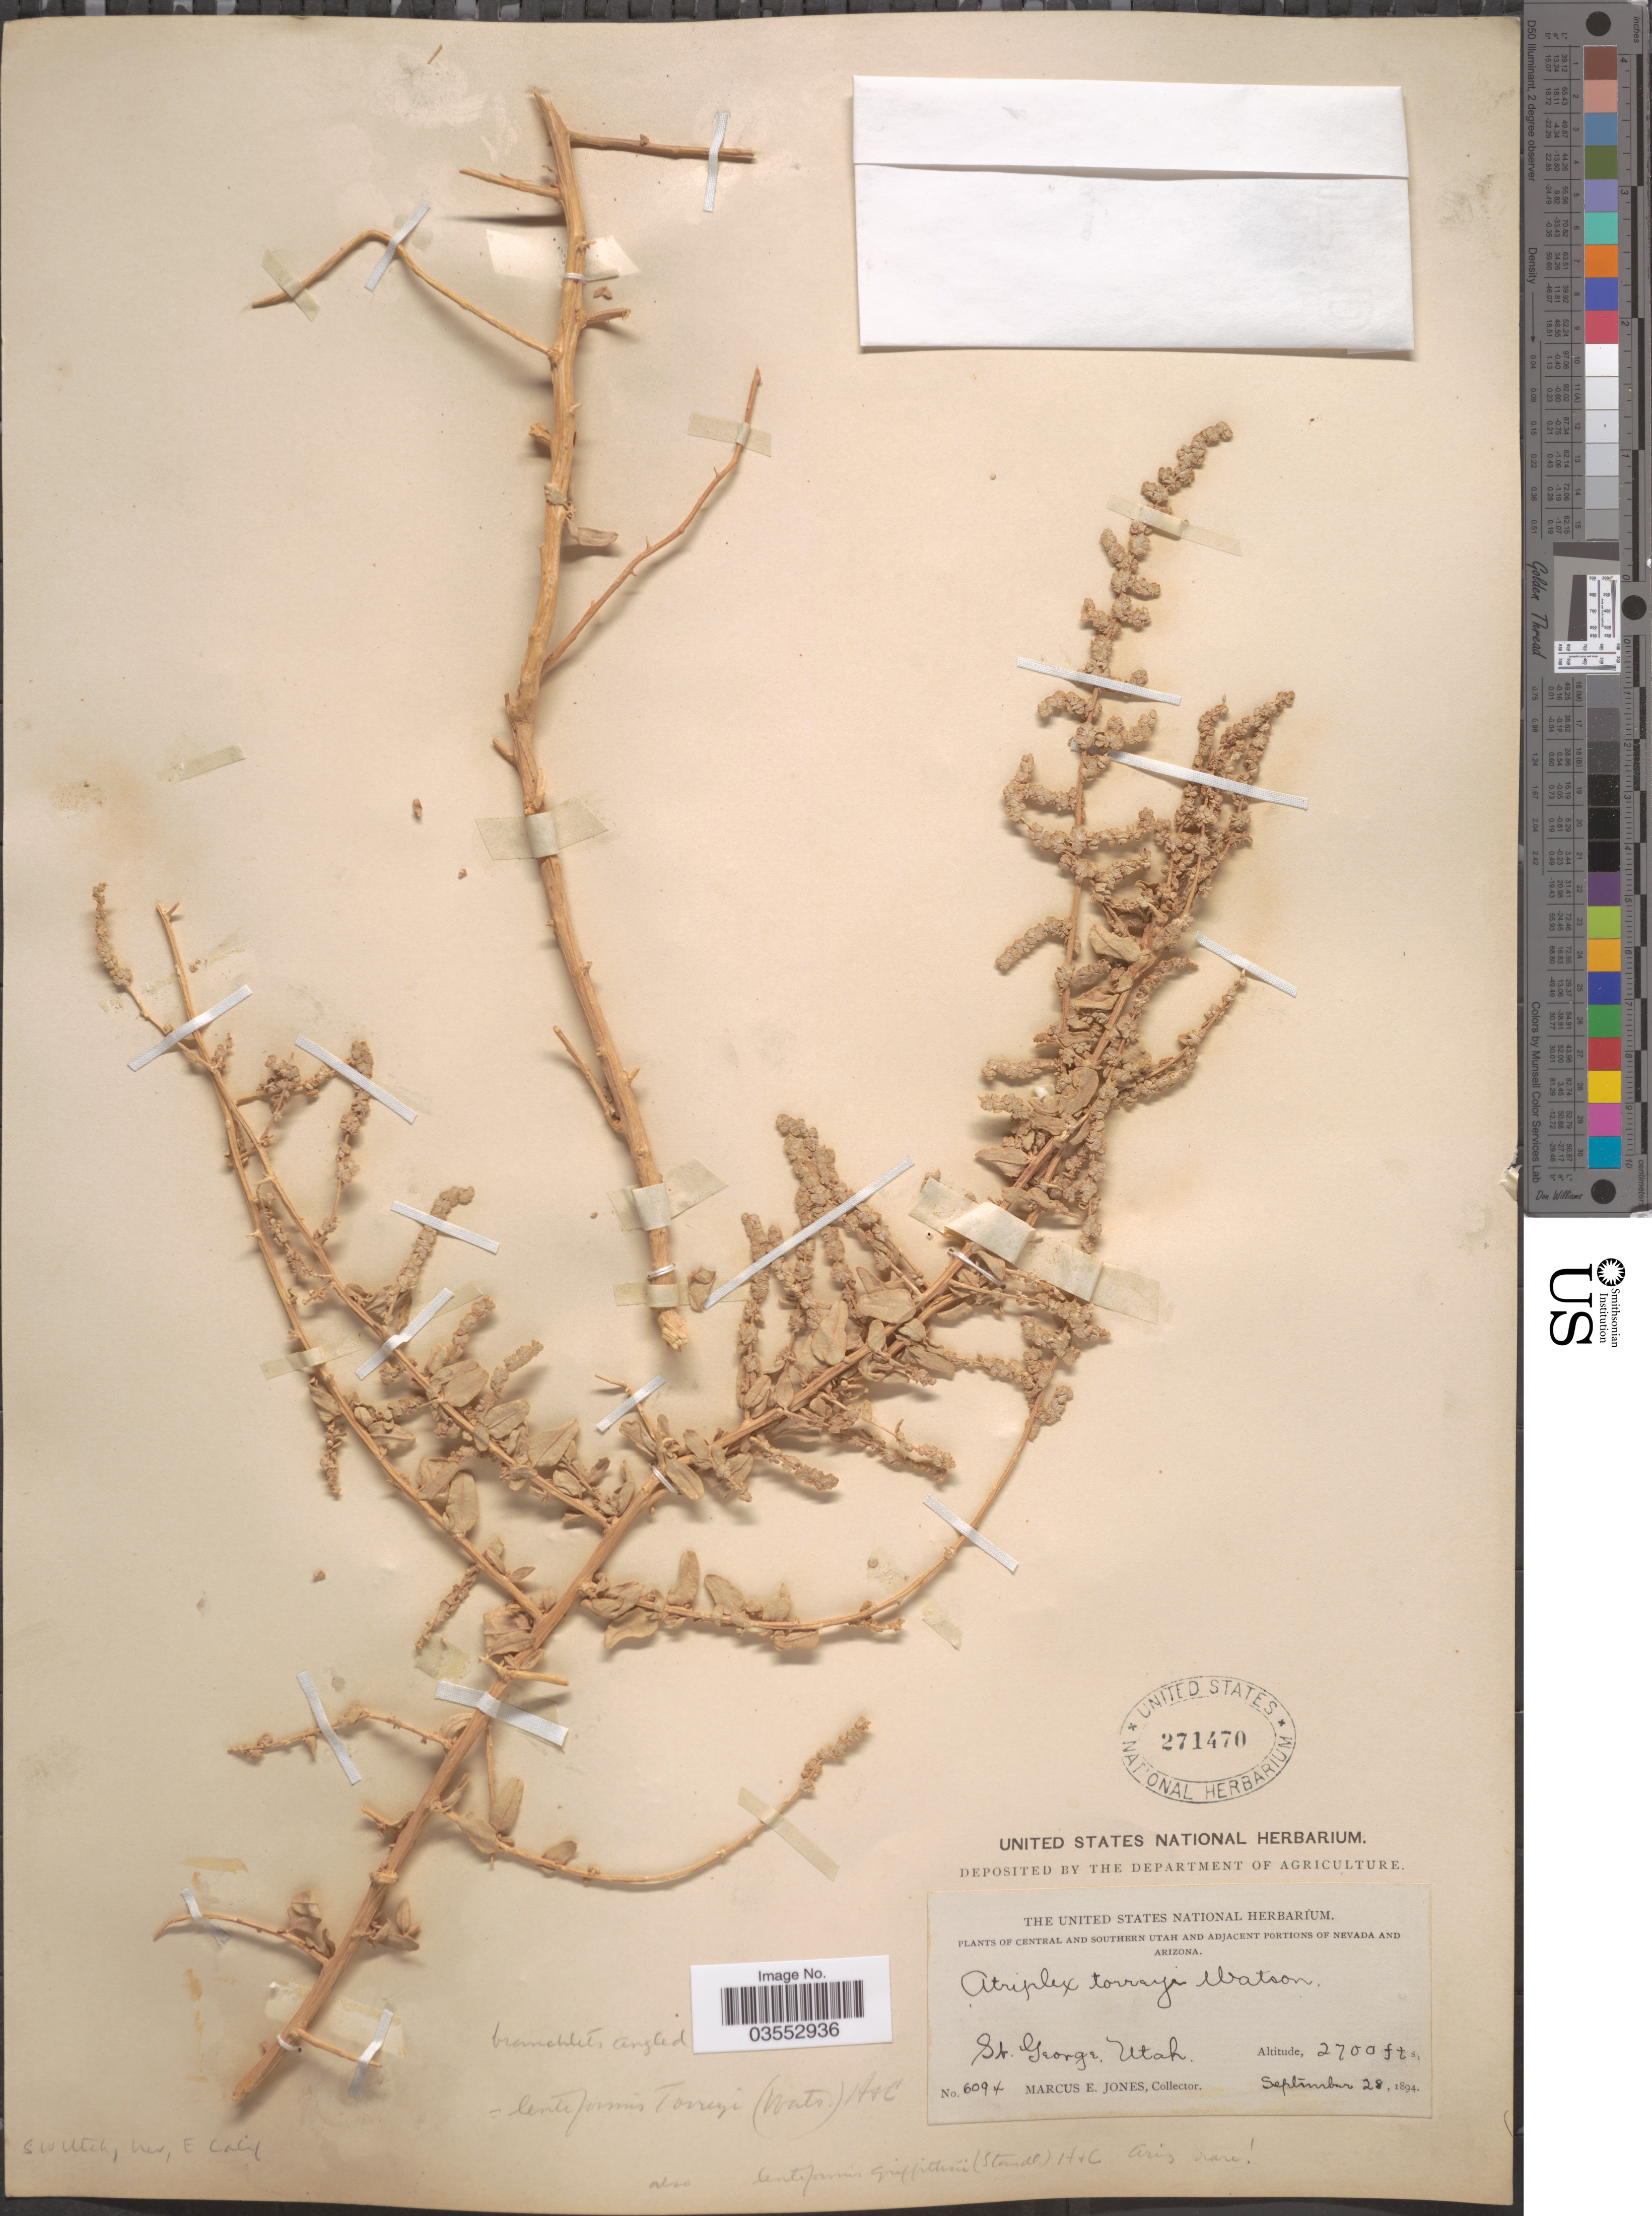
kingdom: Plantae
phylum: Tracheophyta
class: Magnoliopsida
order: Caryophyllales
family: Amaranthaceae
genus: Atriplex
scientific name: Atriplex torreyi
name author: (S. Watson) S. Watson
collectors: M. E. Jones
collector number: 6094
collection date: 1894-09-28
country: United States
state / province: Utah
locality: Central and Southern Utah. St. George.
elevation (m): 823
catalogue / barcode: US 271470